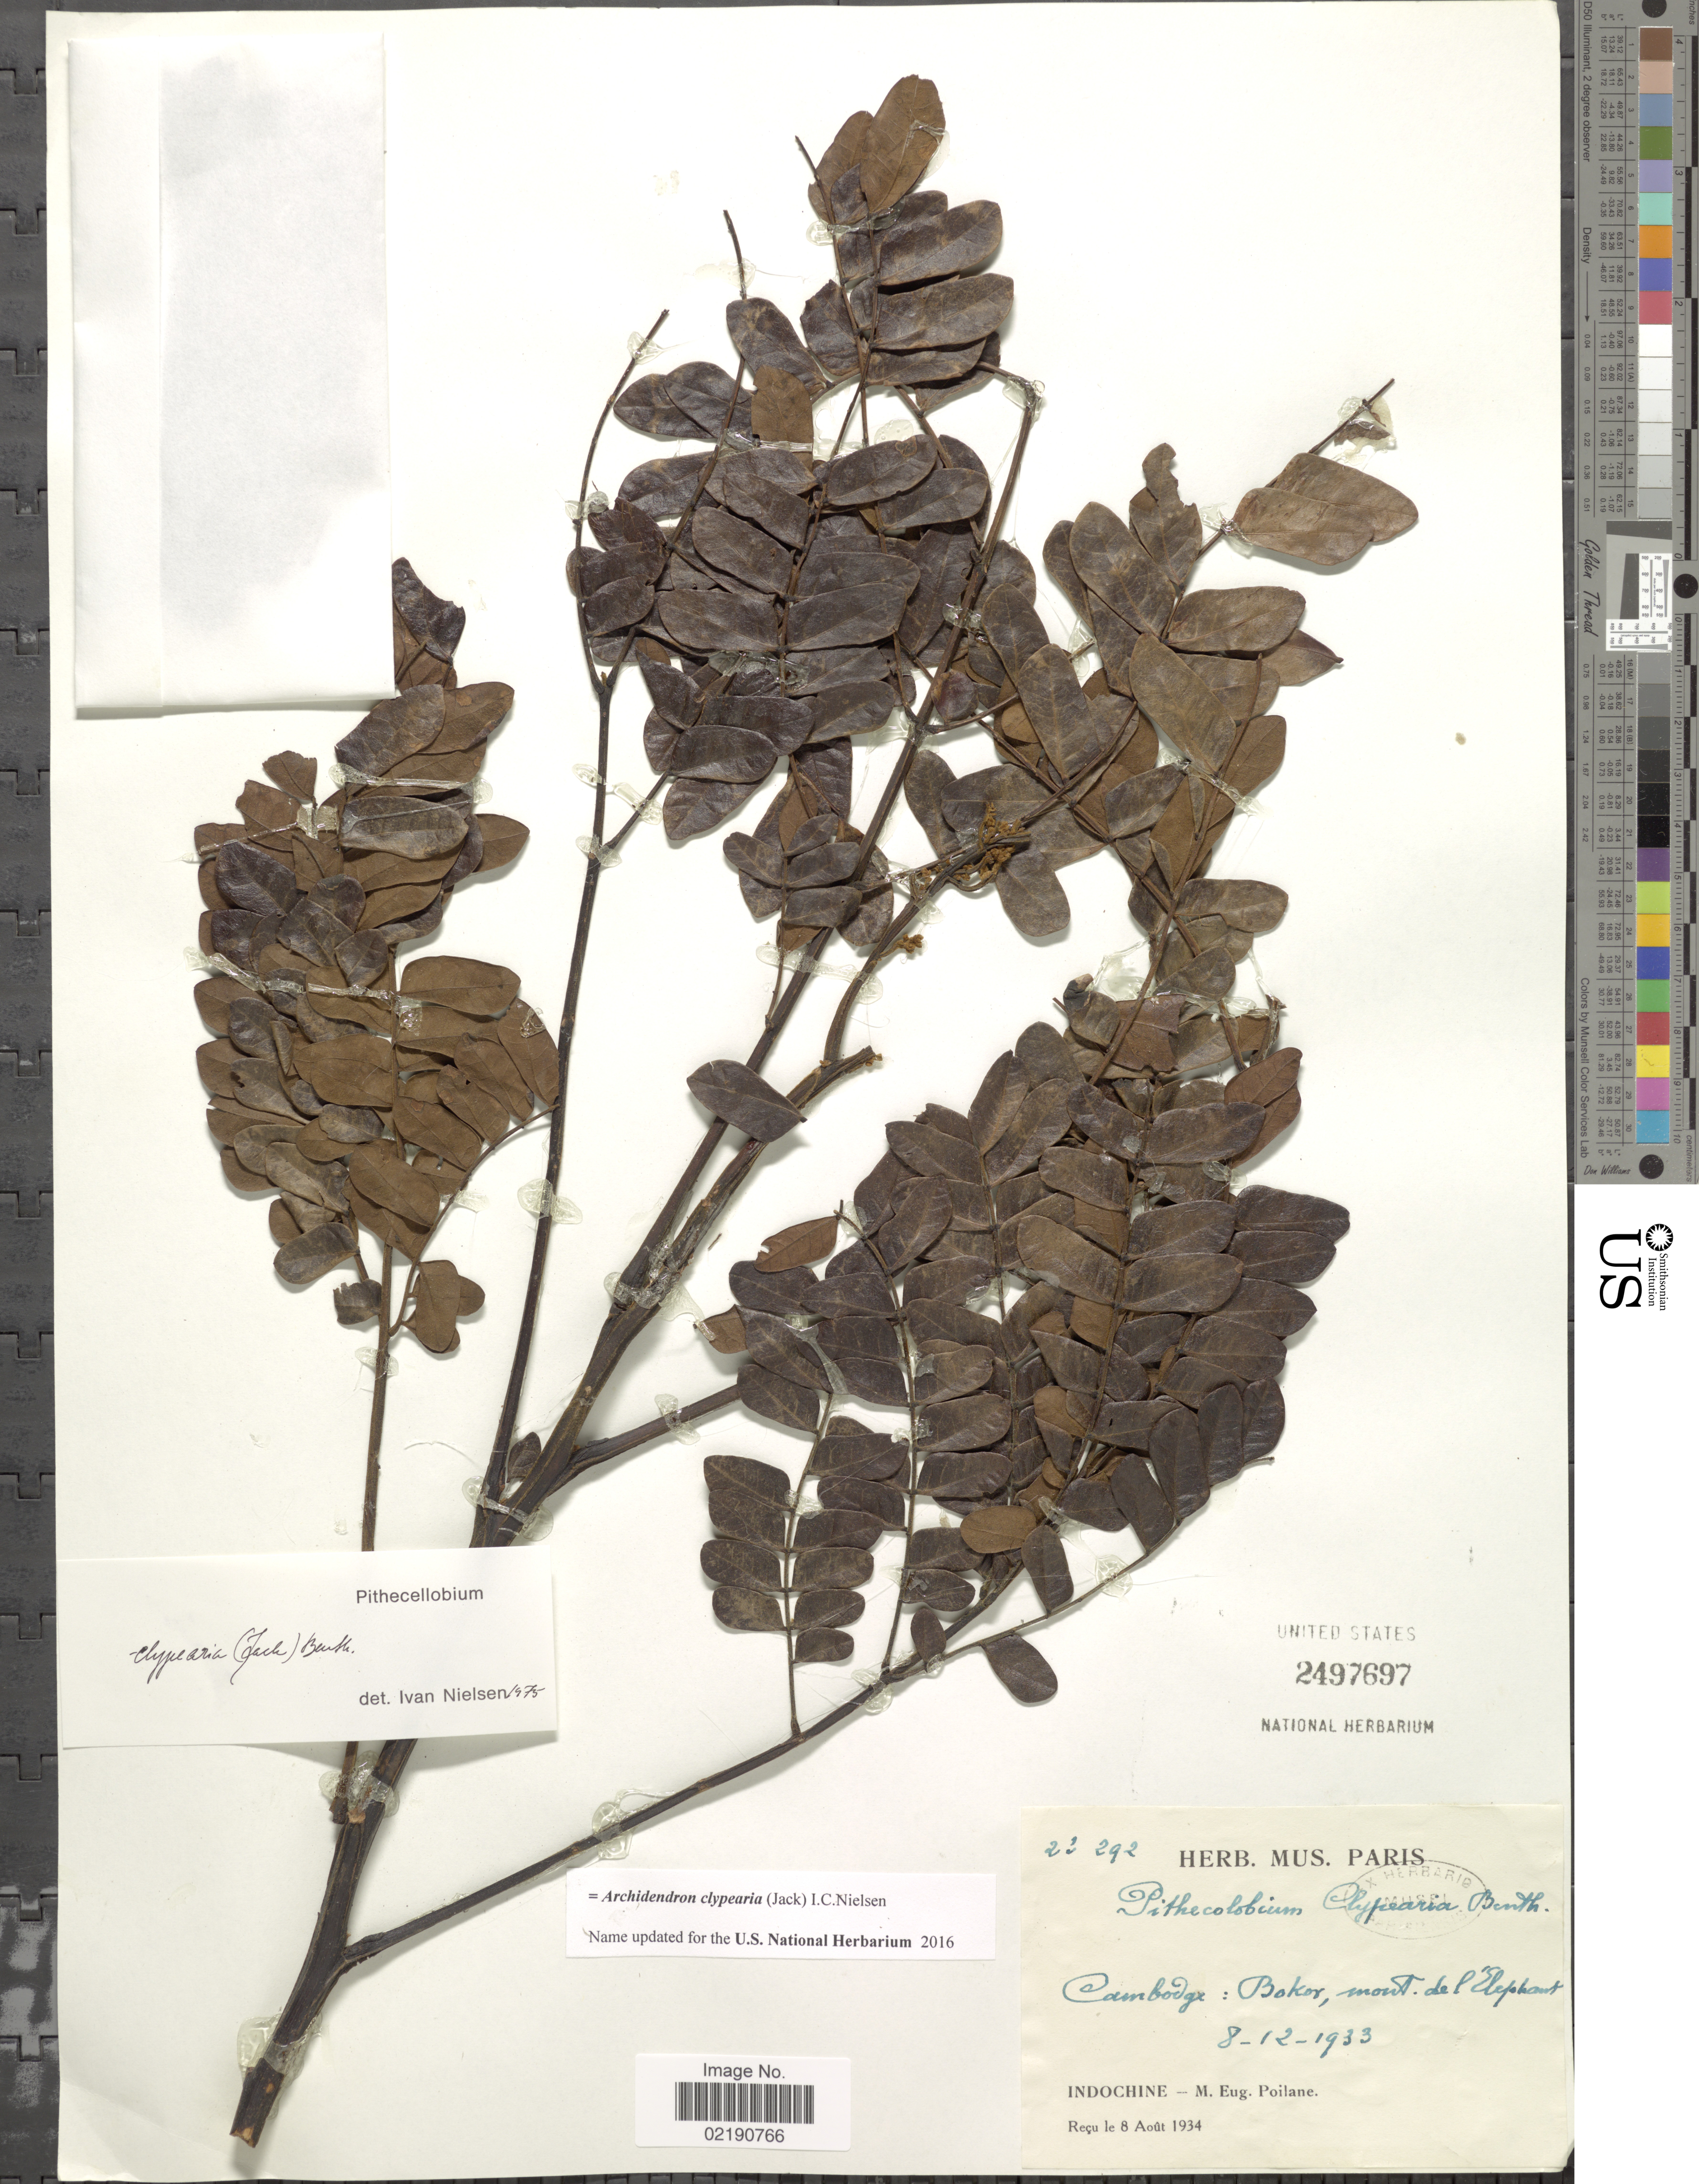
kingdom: Plantae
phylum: Tracheophyta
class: Magnoliopsida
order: Fabales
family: Fabaceae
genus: Archidendron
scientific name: Archidendron clypearia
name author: (Jack) I.C. Nielsen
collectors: M. Poilane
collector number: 26292*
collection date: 1933-12-08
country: Cambodia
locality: Bokor, Mont. del Elephant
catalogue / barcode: US 2497697